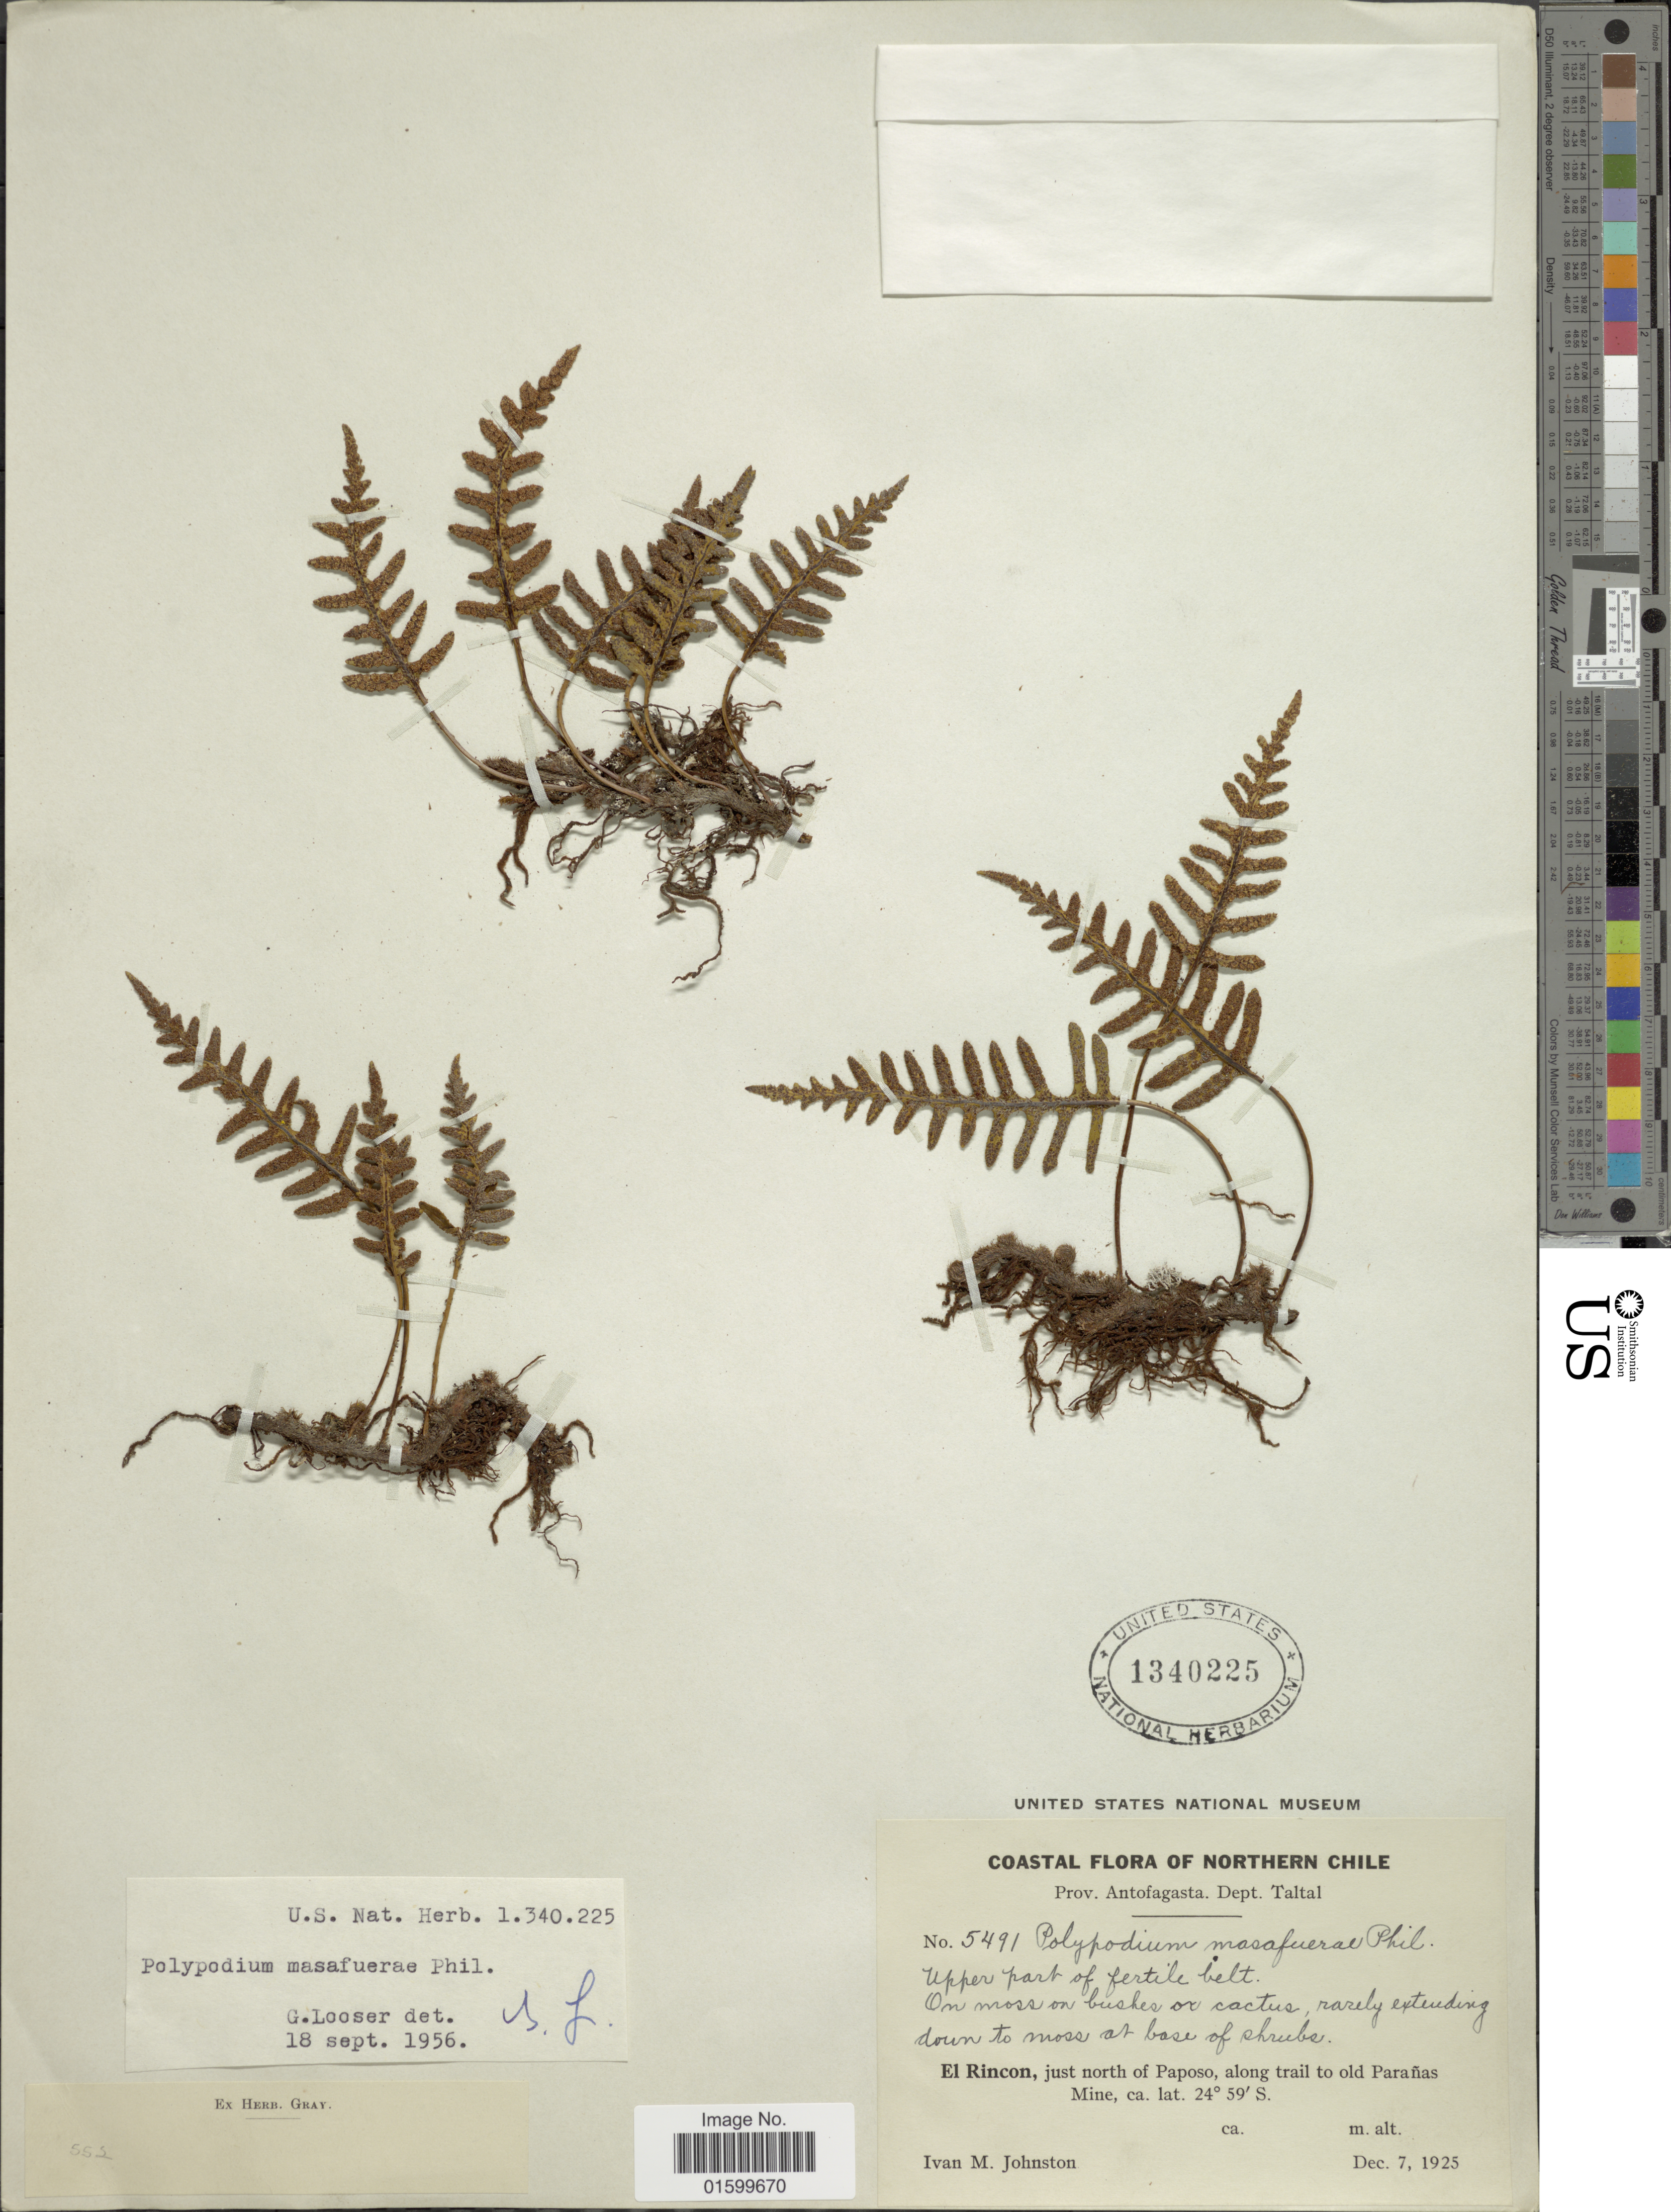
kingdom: Plantae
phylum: Tracheophyta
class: Polypodiopsida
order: Polypodiales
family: Polypodiaceae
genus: Pleopeltis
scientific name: Pleopeltis masafuerae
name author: (Phil.) de la Sota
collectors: I.M. Johnston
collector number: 5491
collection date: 1925-12-07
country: Chile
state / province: Antofagasta (II)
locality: Northern Chile, Prov. Antofagasta, Dept. Taltal, El Rincon, just north of Paposo, along trail to old Paranas Mine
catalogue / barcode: US 1340225